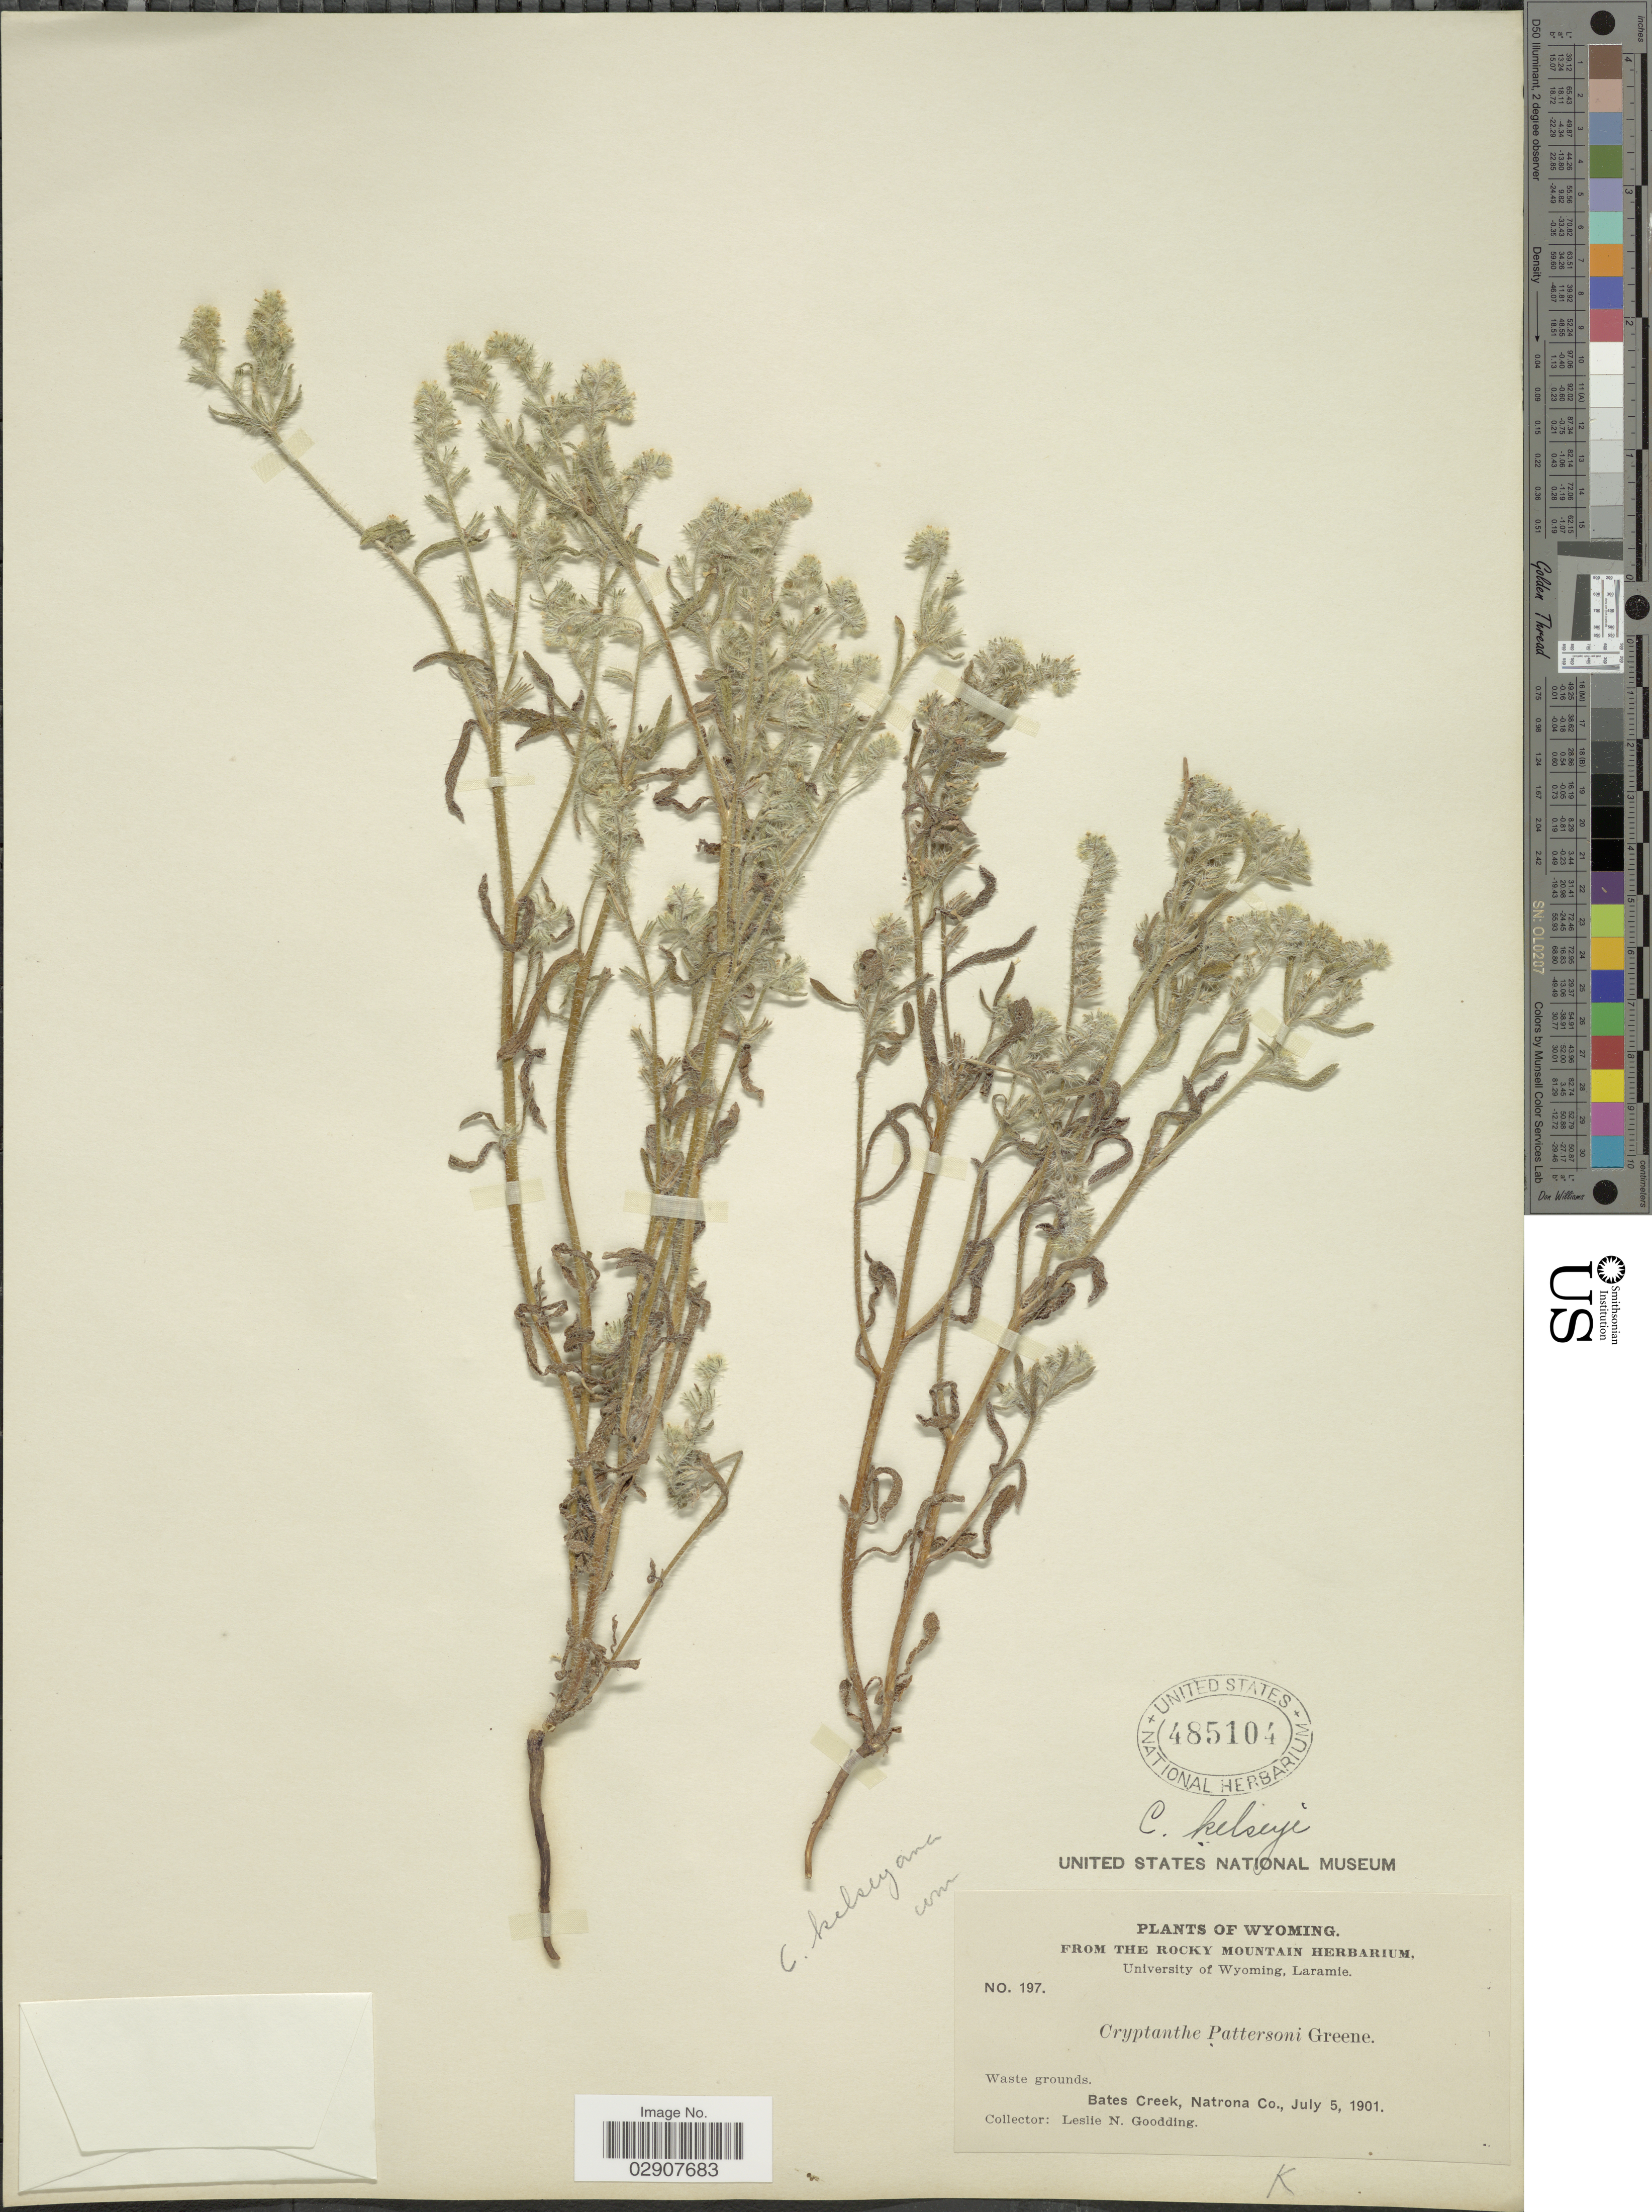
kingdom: Plantae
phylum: Tracheophyta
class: Magnoliopsida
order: Boraginales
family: Boraginaceae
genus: Cryptantha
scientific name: Cryptantha kelseyana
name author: S.W. Greene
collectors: L. N. Goodding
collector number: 197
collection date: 1901-07-05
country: United States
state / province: Wyoming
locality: Bates Creek, Natrona Co.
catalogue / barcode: US 485104